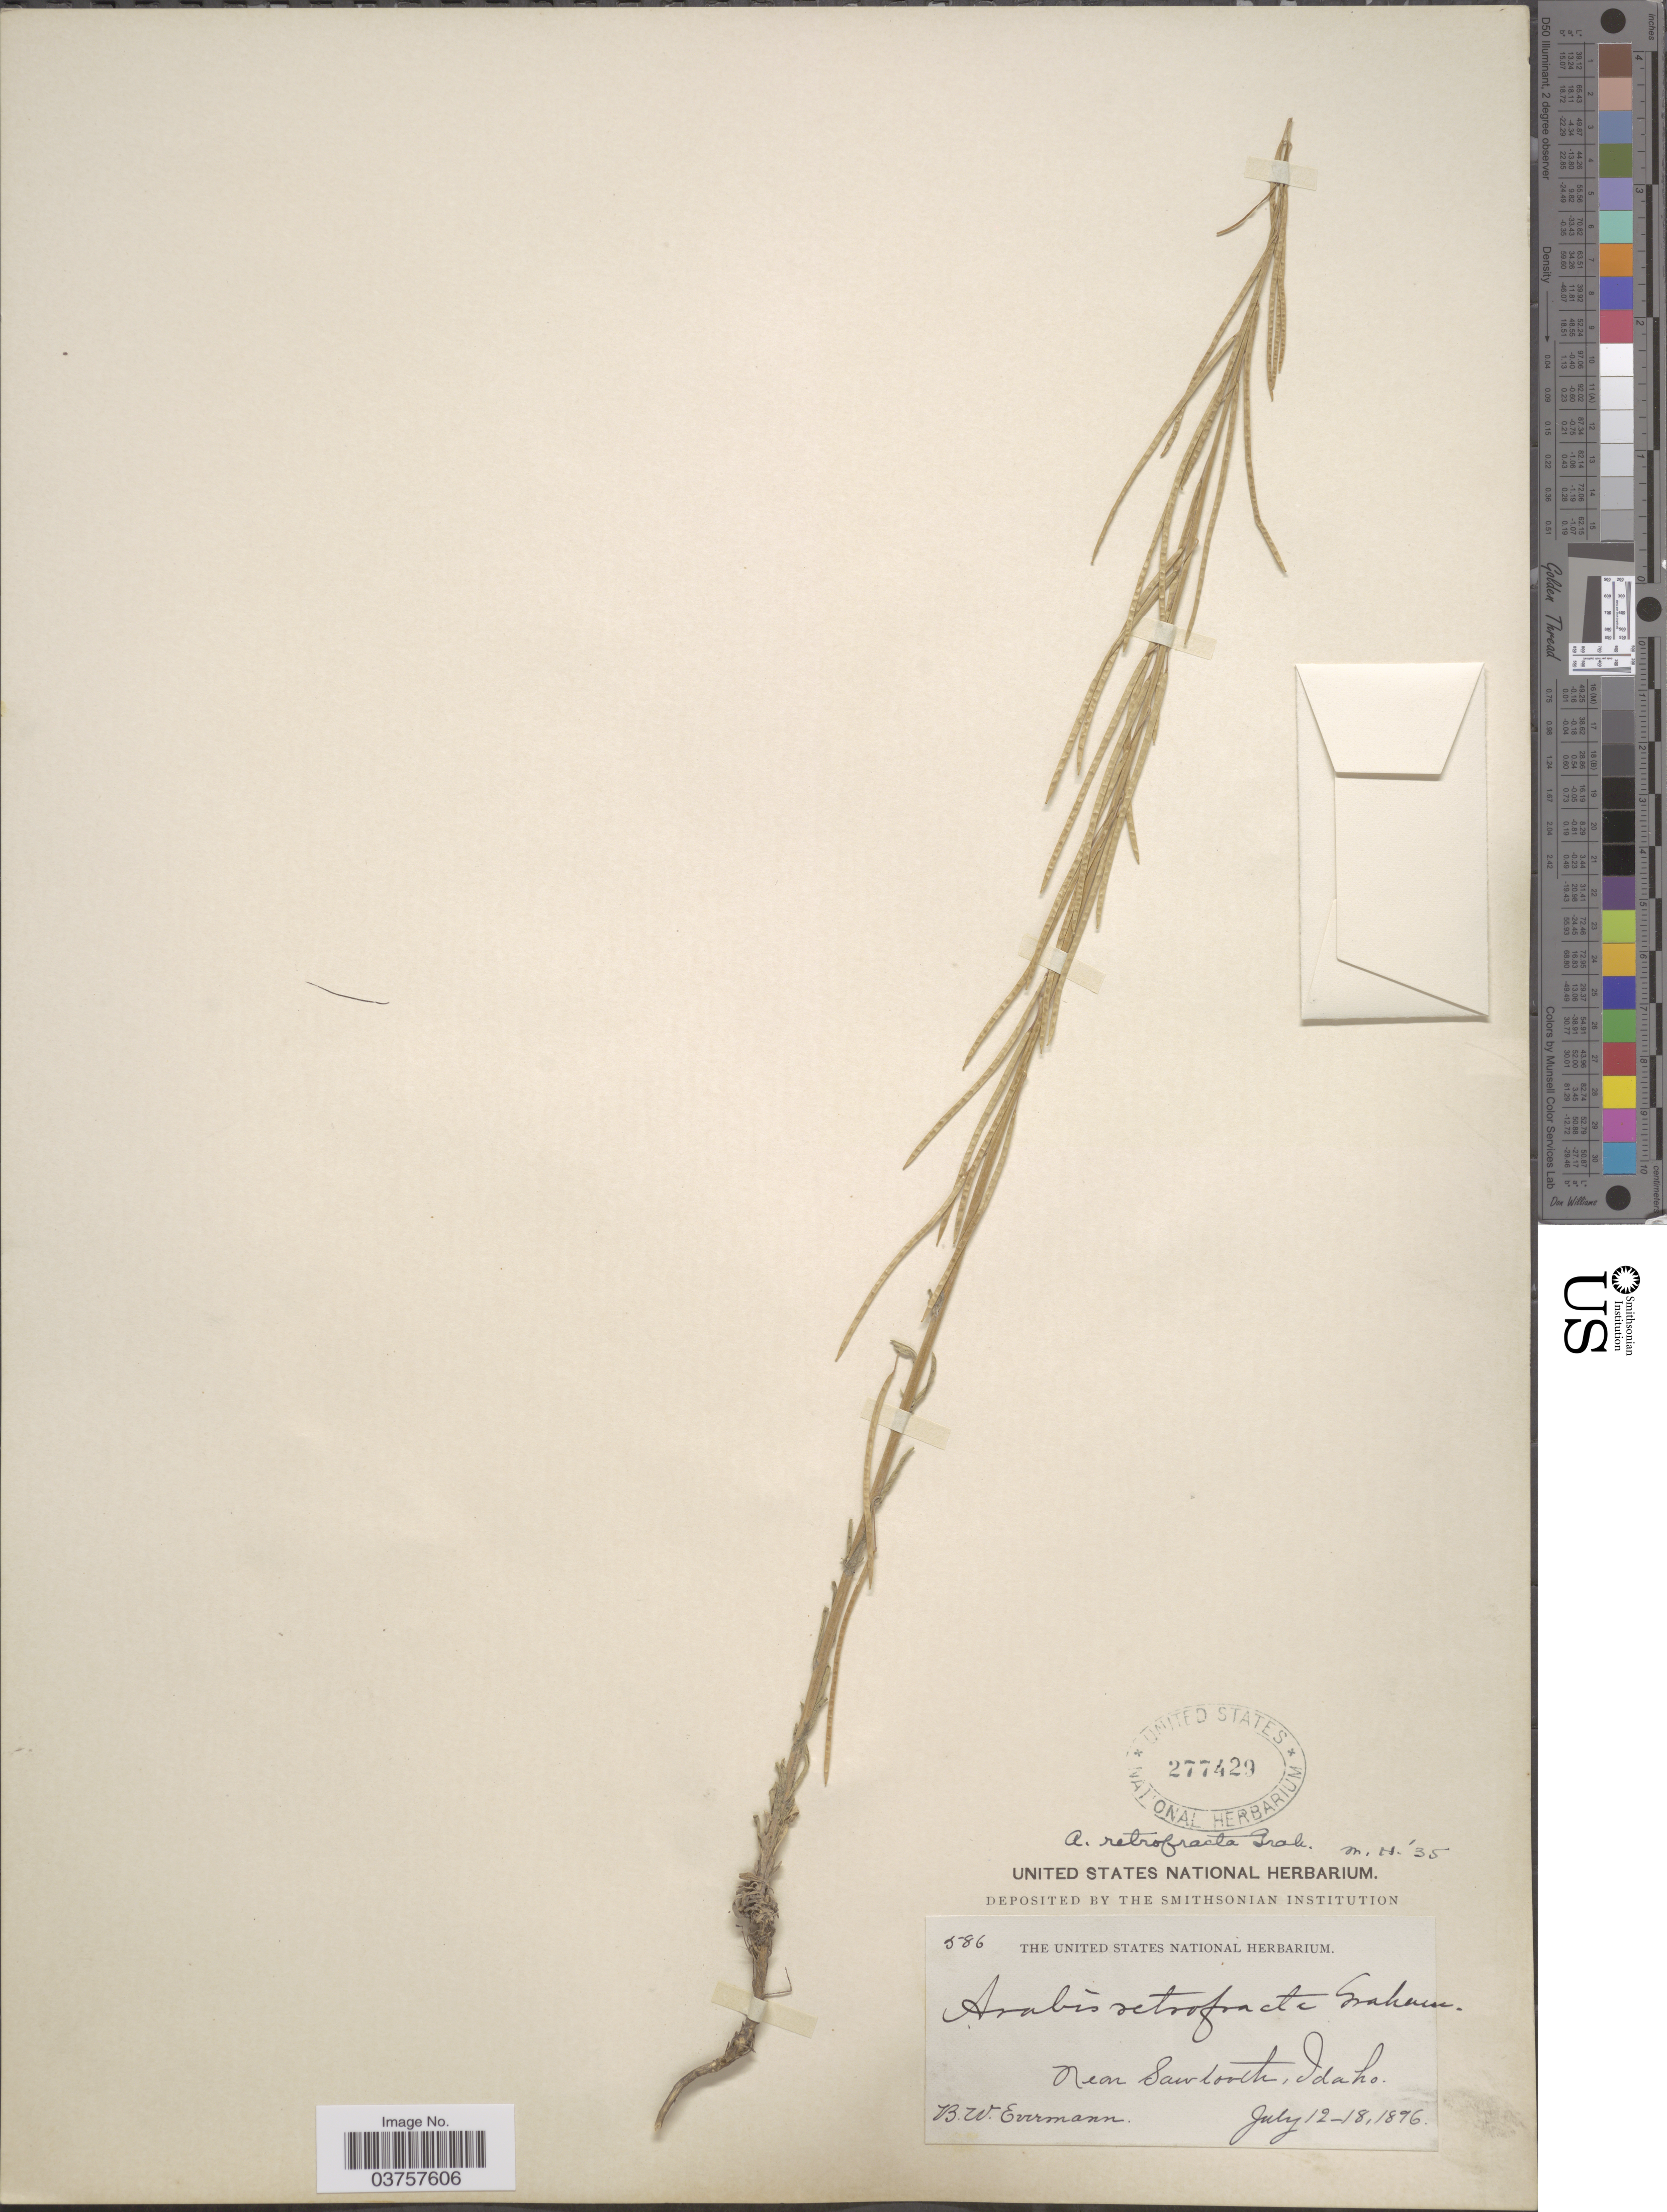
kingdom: Plantae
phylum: Tracheophyta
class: Magnoliopsida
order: Brassicales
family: Brassicaceae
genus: Arabis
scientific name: Arabis holboellii var. retrofracta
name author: Rydb.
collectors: B. W. Evermann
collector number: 586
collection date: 1896-07-12/1896-07-18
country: United States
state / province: Idaho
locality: Near Sawtooth.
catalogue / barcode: US 277429